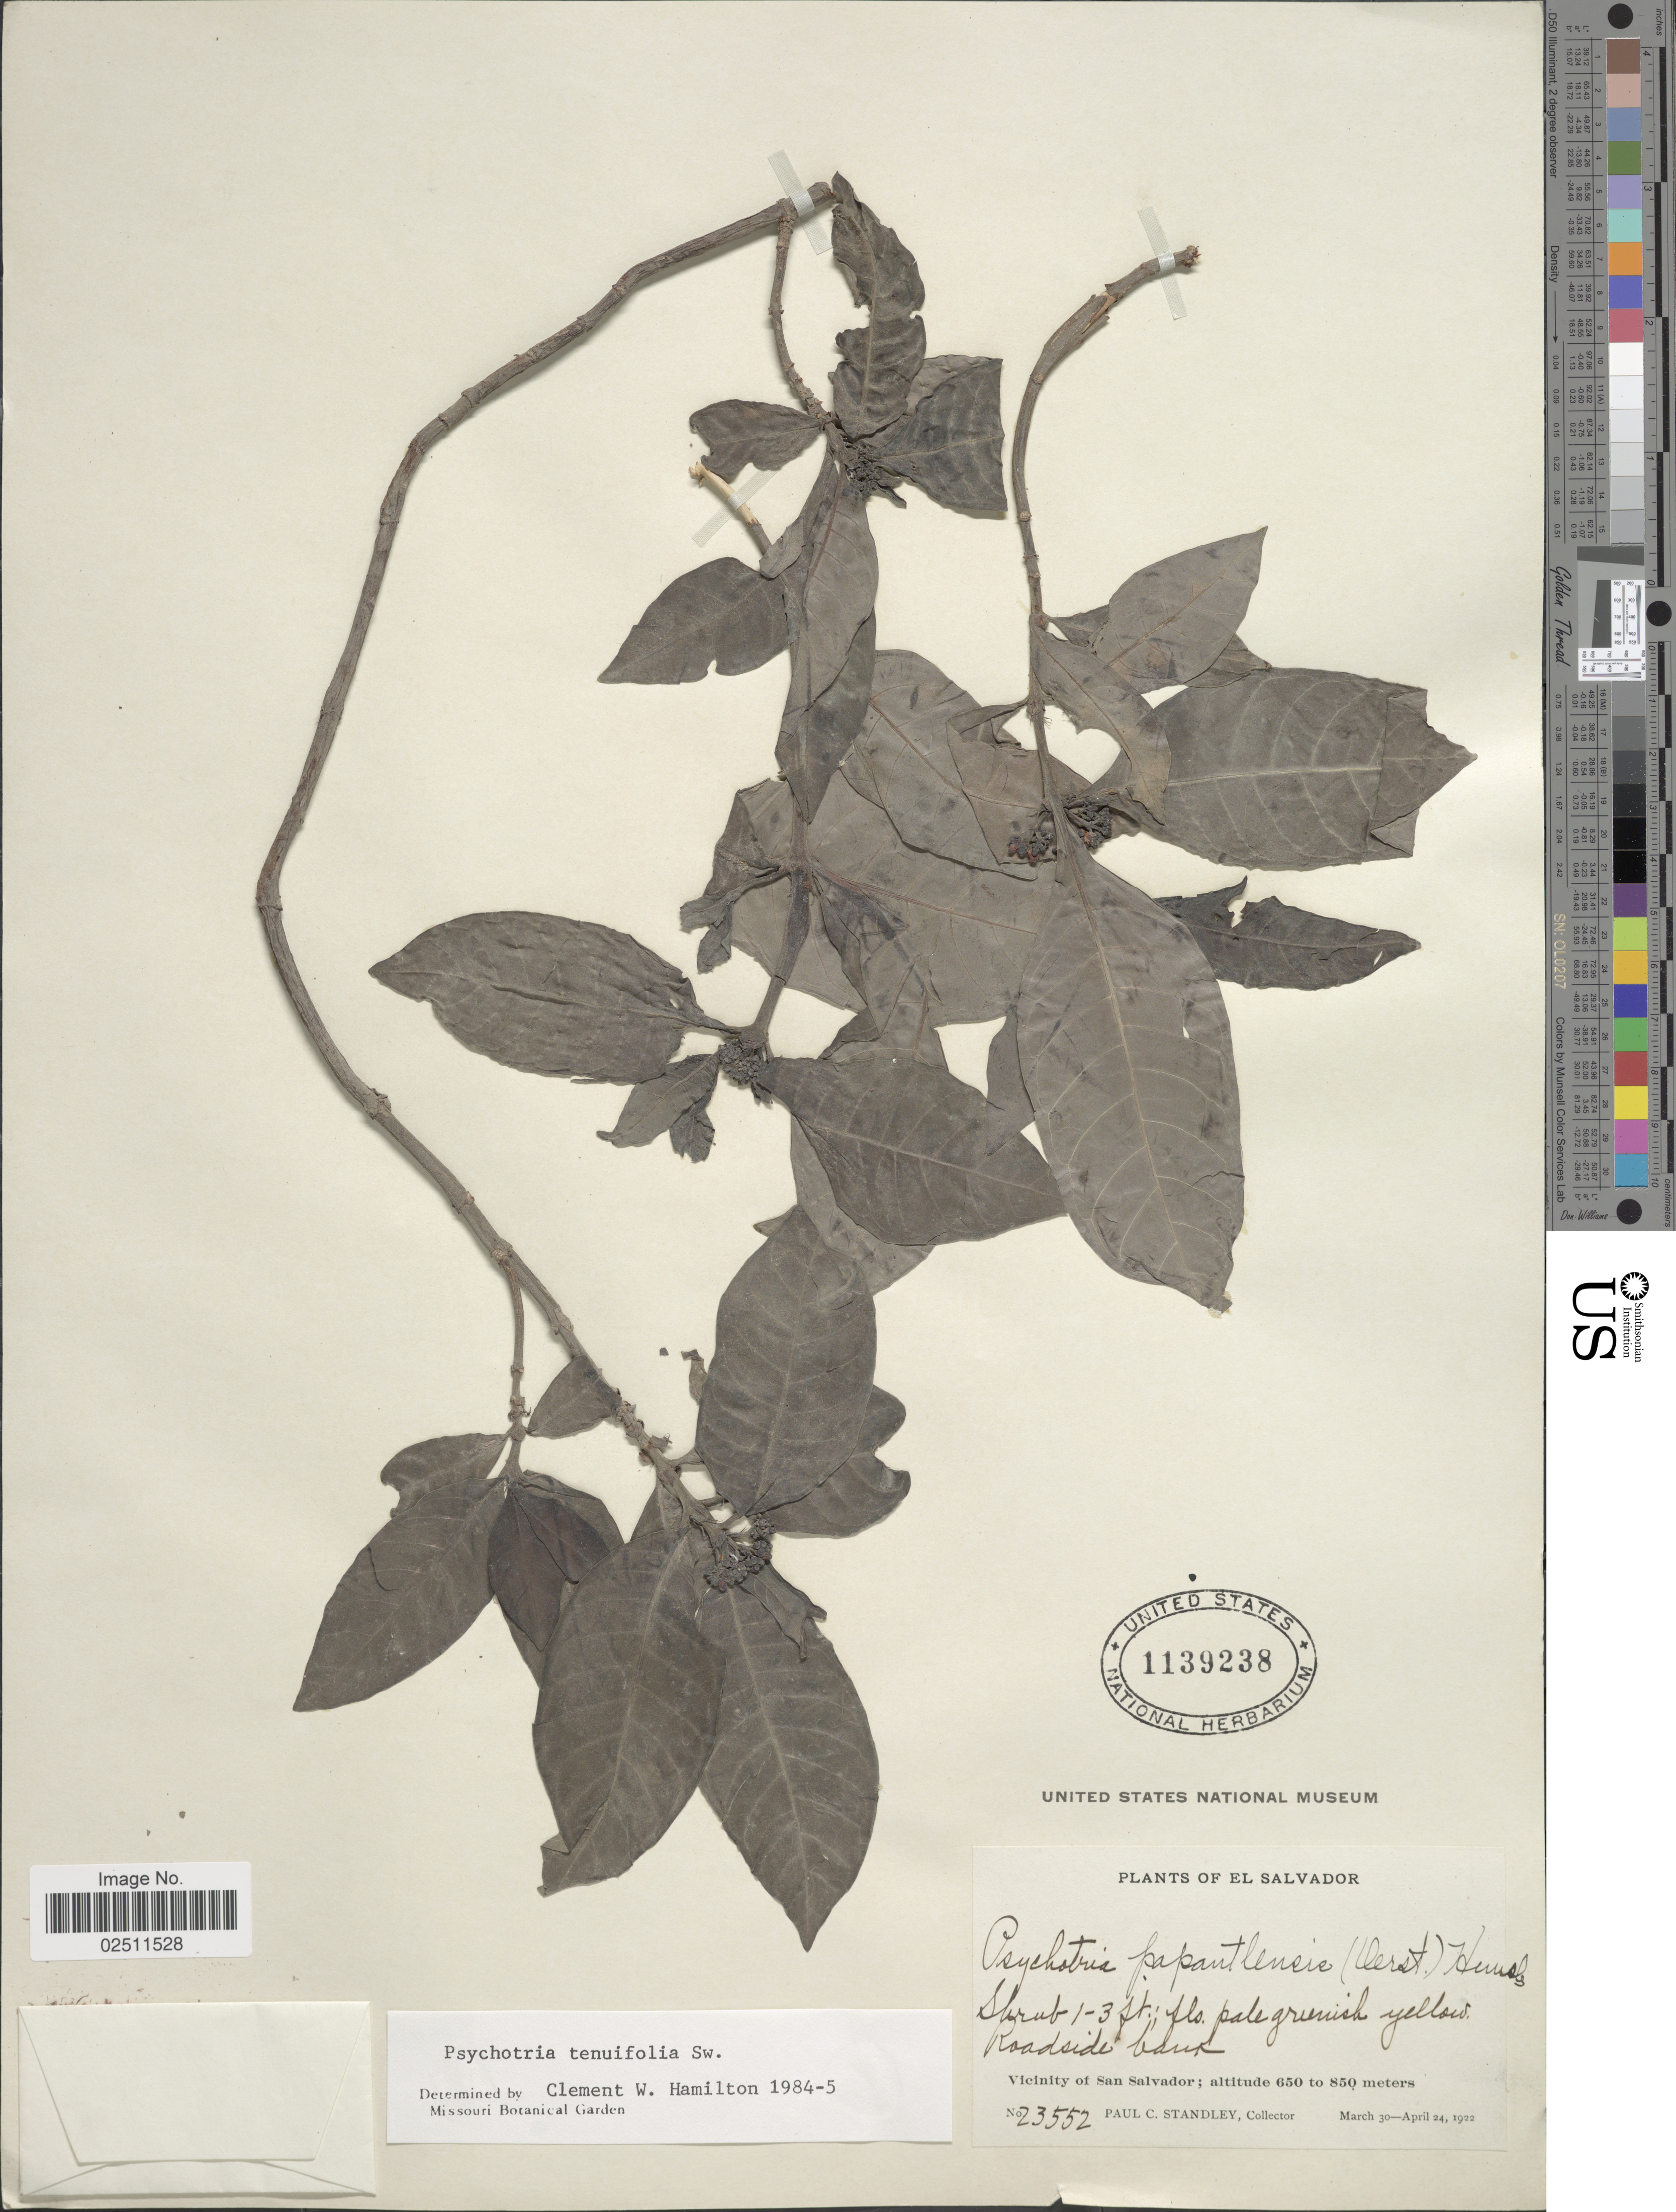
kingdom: Plantae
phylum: Tracheophyta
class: Magnoliopsida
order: Gentianales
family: Rubiaceae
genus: Psychotria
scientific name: Psychotria tenuifolia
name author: Sw.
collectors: P. C. Standley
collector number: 23552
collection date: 1922-03-30/1922-04-24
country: El Salvador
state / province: San Salvador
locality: Vicinity of San Salvador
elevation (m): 650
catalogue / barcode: US 1139238